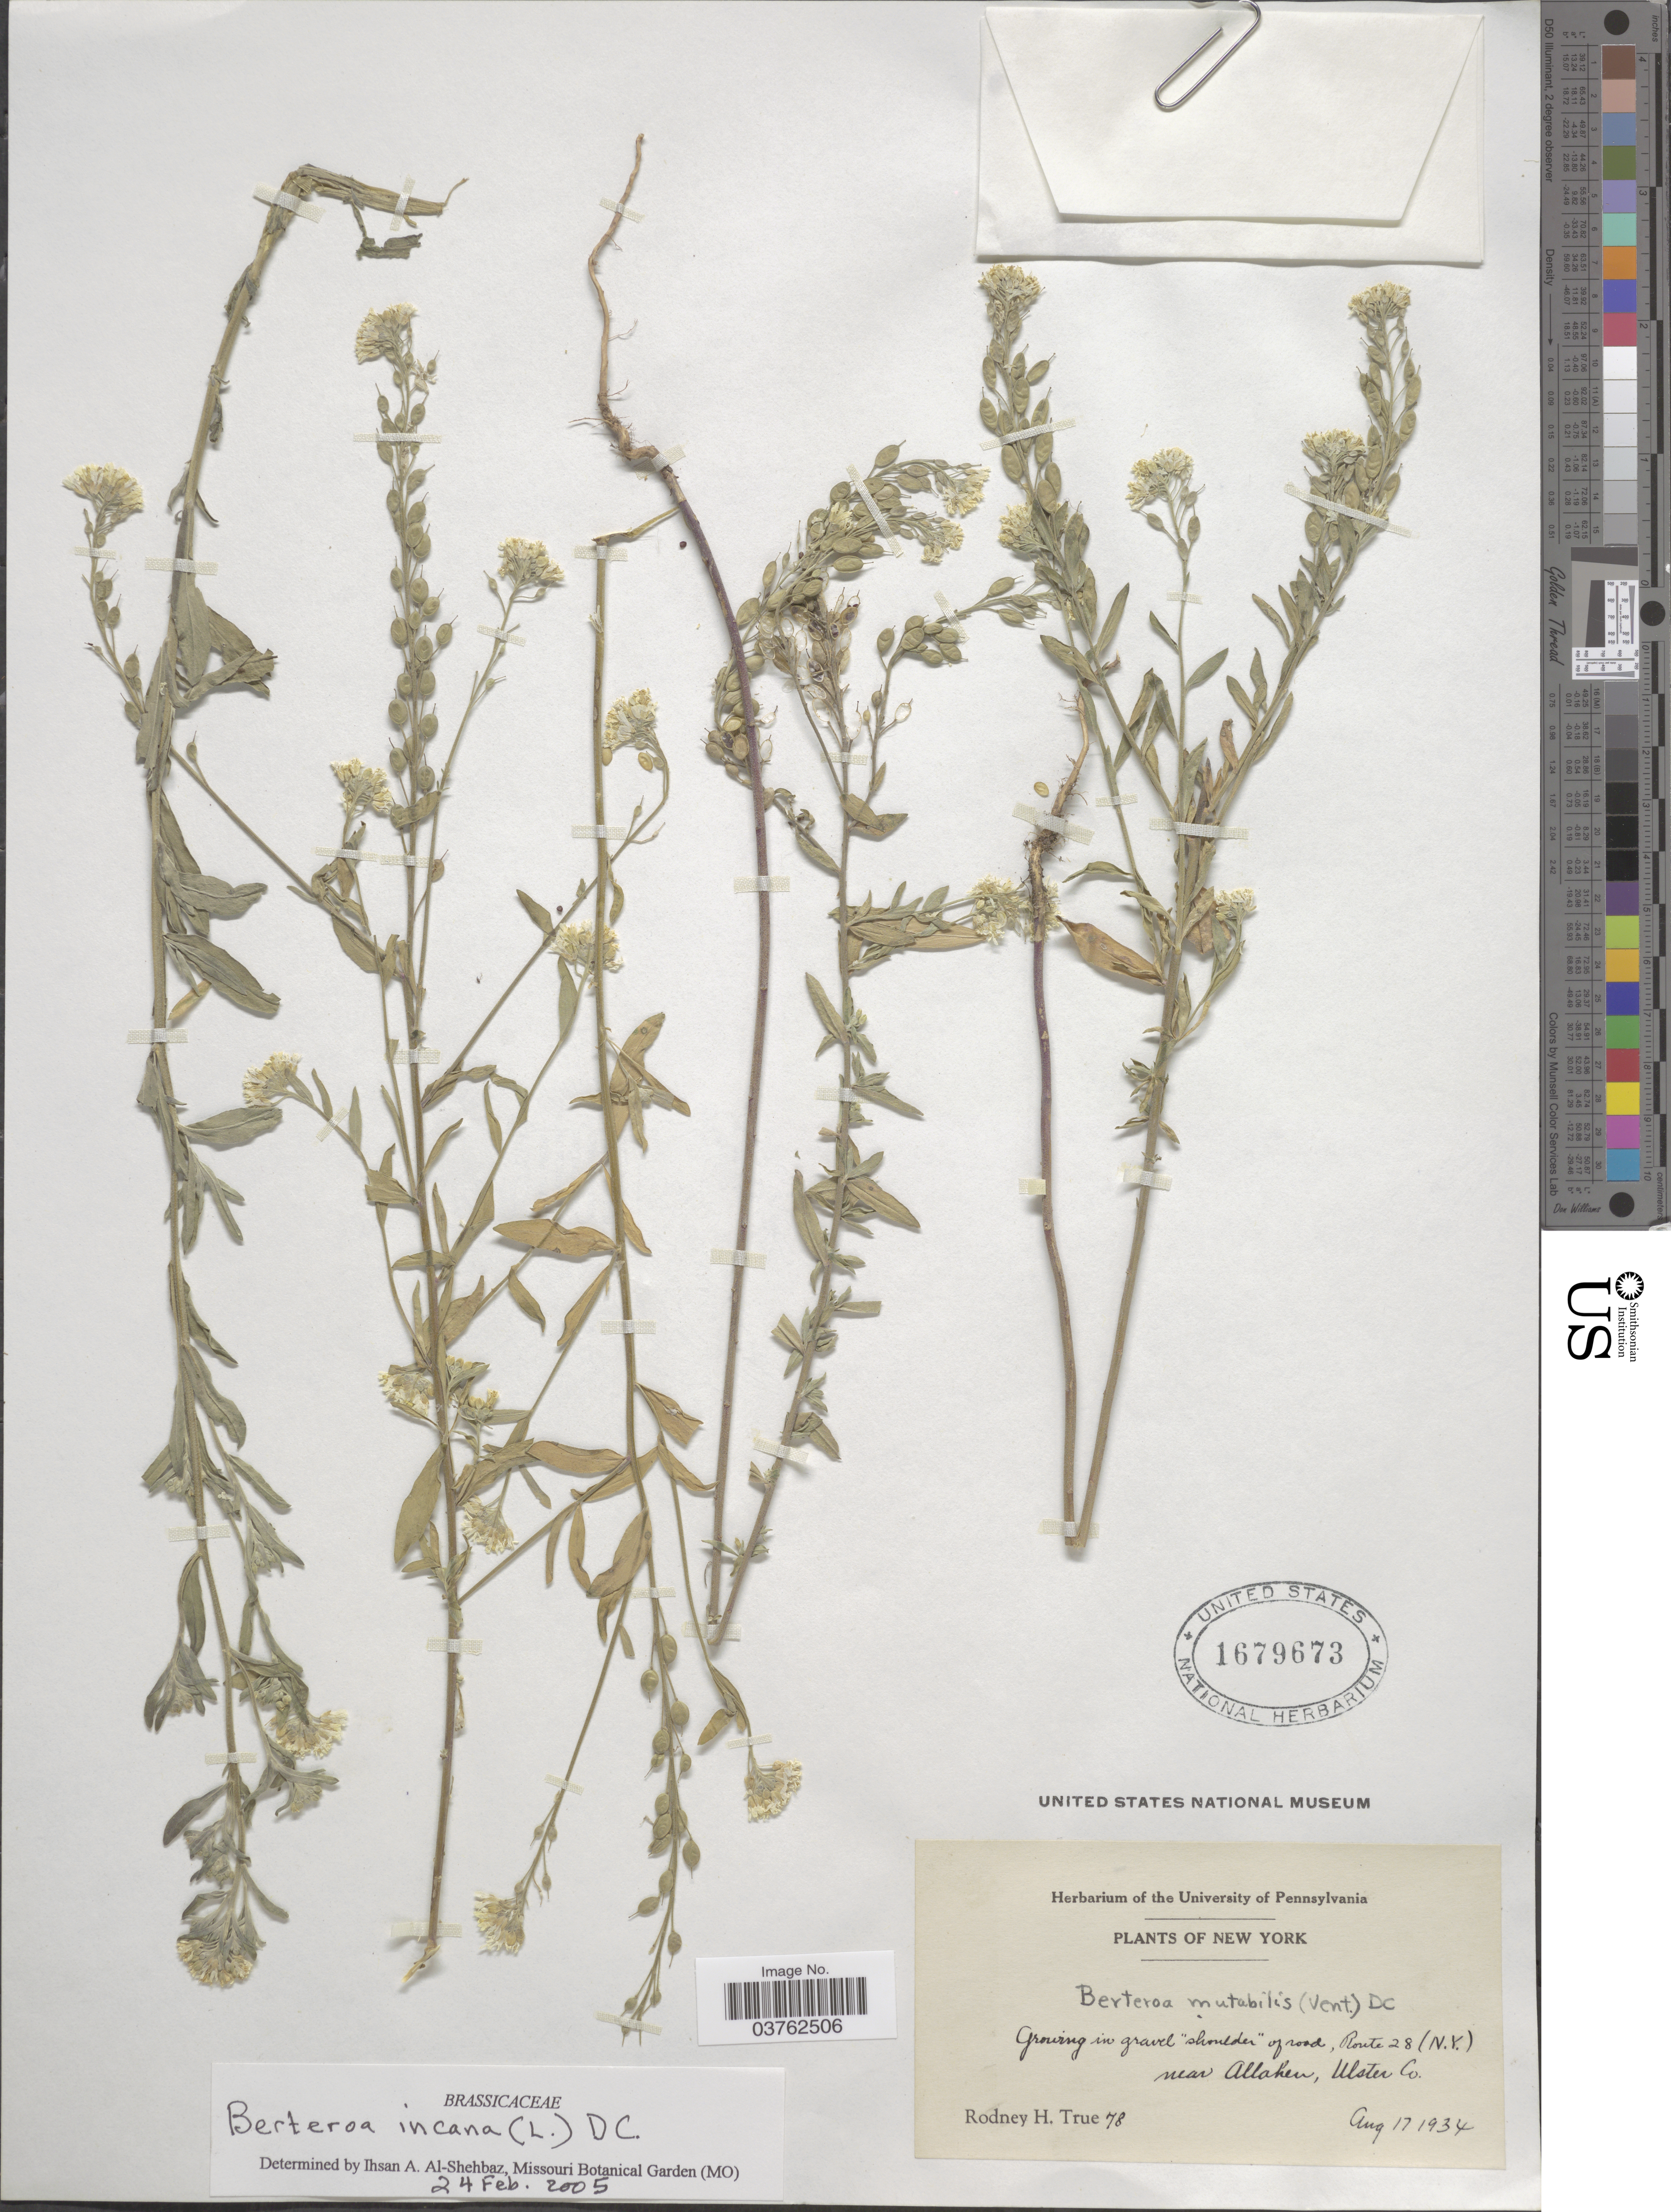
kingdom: Plantae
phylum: Tracheophyta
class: Magnoliopsida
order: Brassicales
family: Brassicaceae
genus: Berteroa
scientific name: Berteroa incana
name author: (L.) DC.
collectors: R. H. True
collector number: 78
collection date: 1934-08-17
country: United States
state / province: New York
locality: Growing in gravel "shoulder" of road, Route 28 near Allahen, Ulster Co.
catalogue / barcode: US 1679673